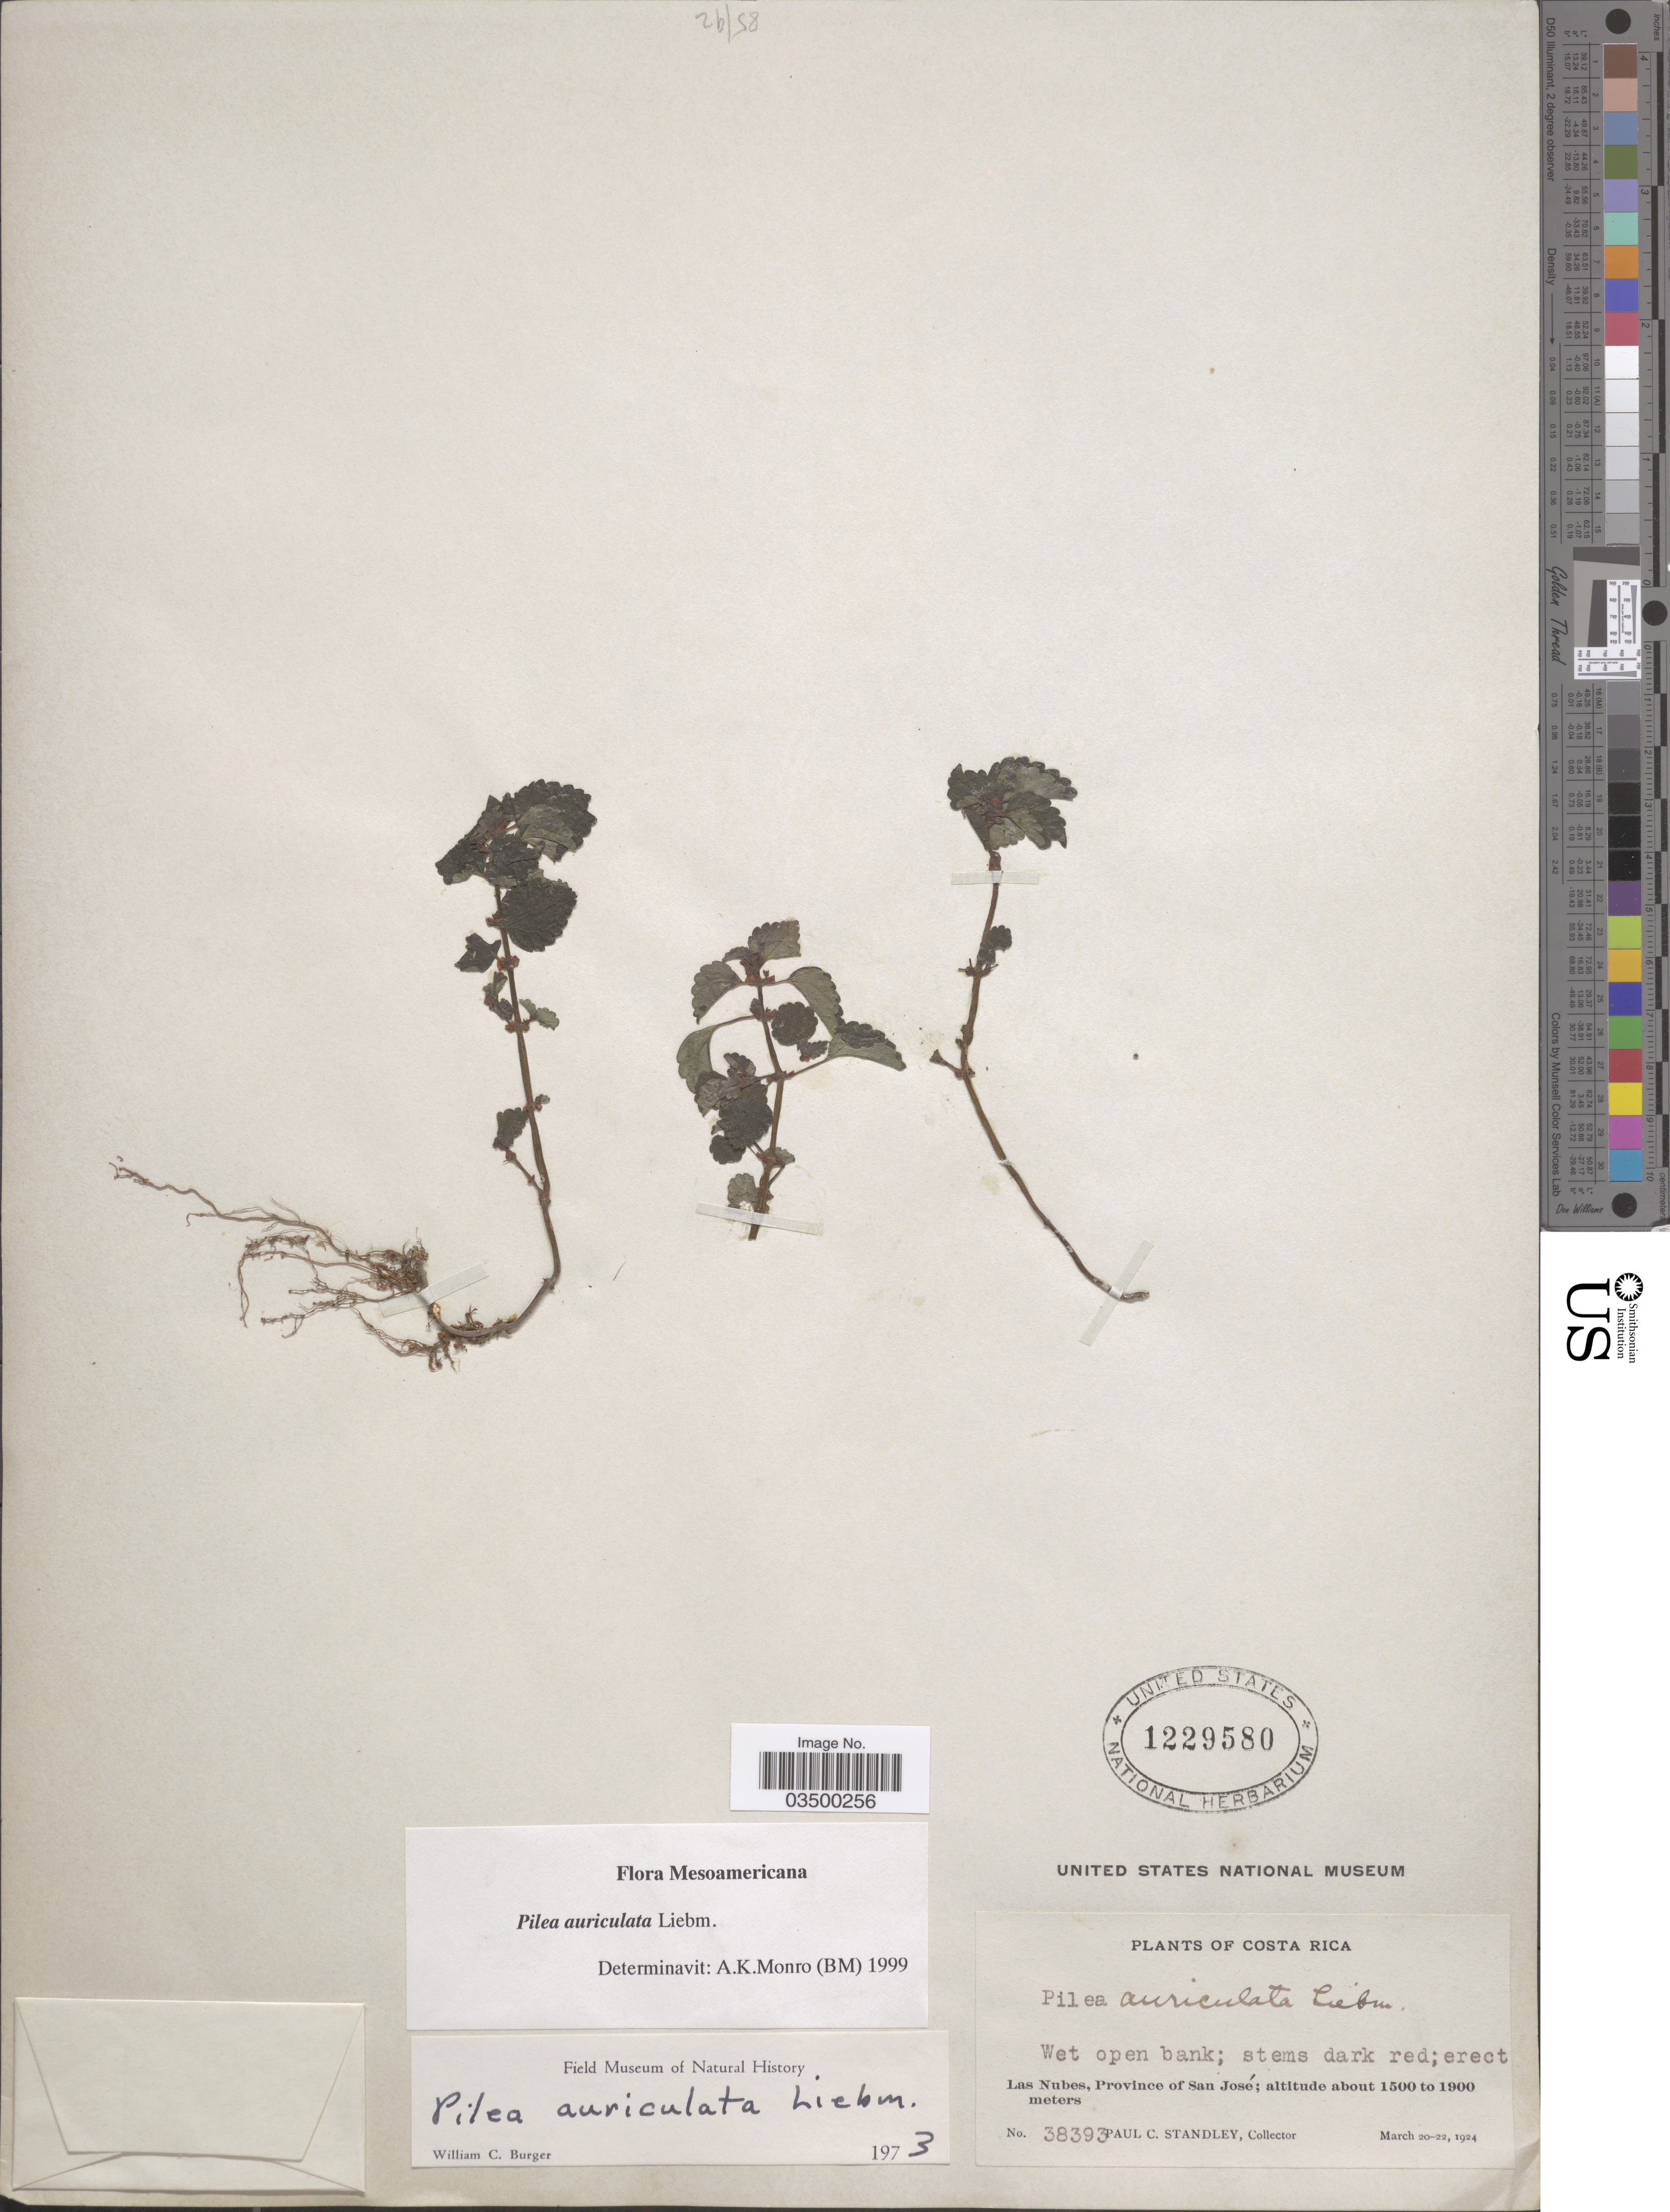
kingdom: Plantae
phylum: Tracheophyta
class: Magnoliopsida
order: Rosales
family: Urticaceae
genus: Pilea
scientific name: Pilea auriculata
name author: Liebm.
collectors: P. C. Standley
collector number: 38393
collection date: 1924-03-20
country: Costa Rica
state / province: San José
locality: Las Nubes.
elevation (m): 1500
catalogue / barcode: US 1229580